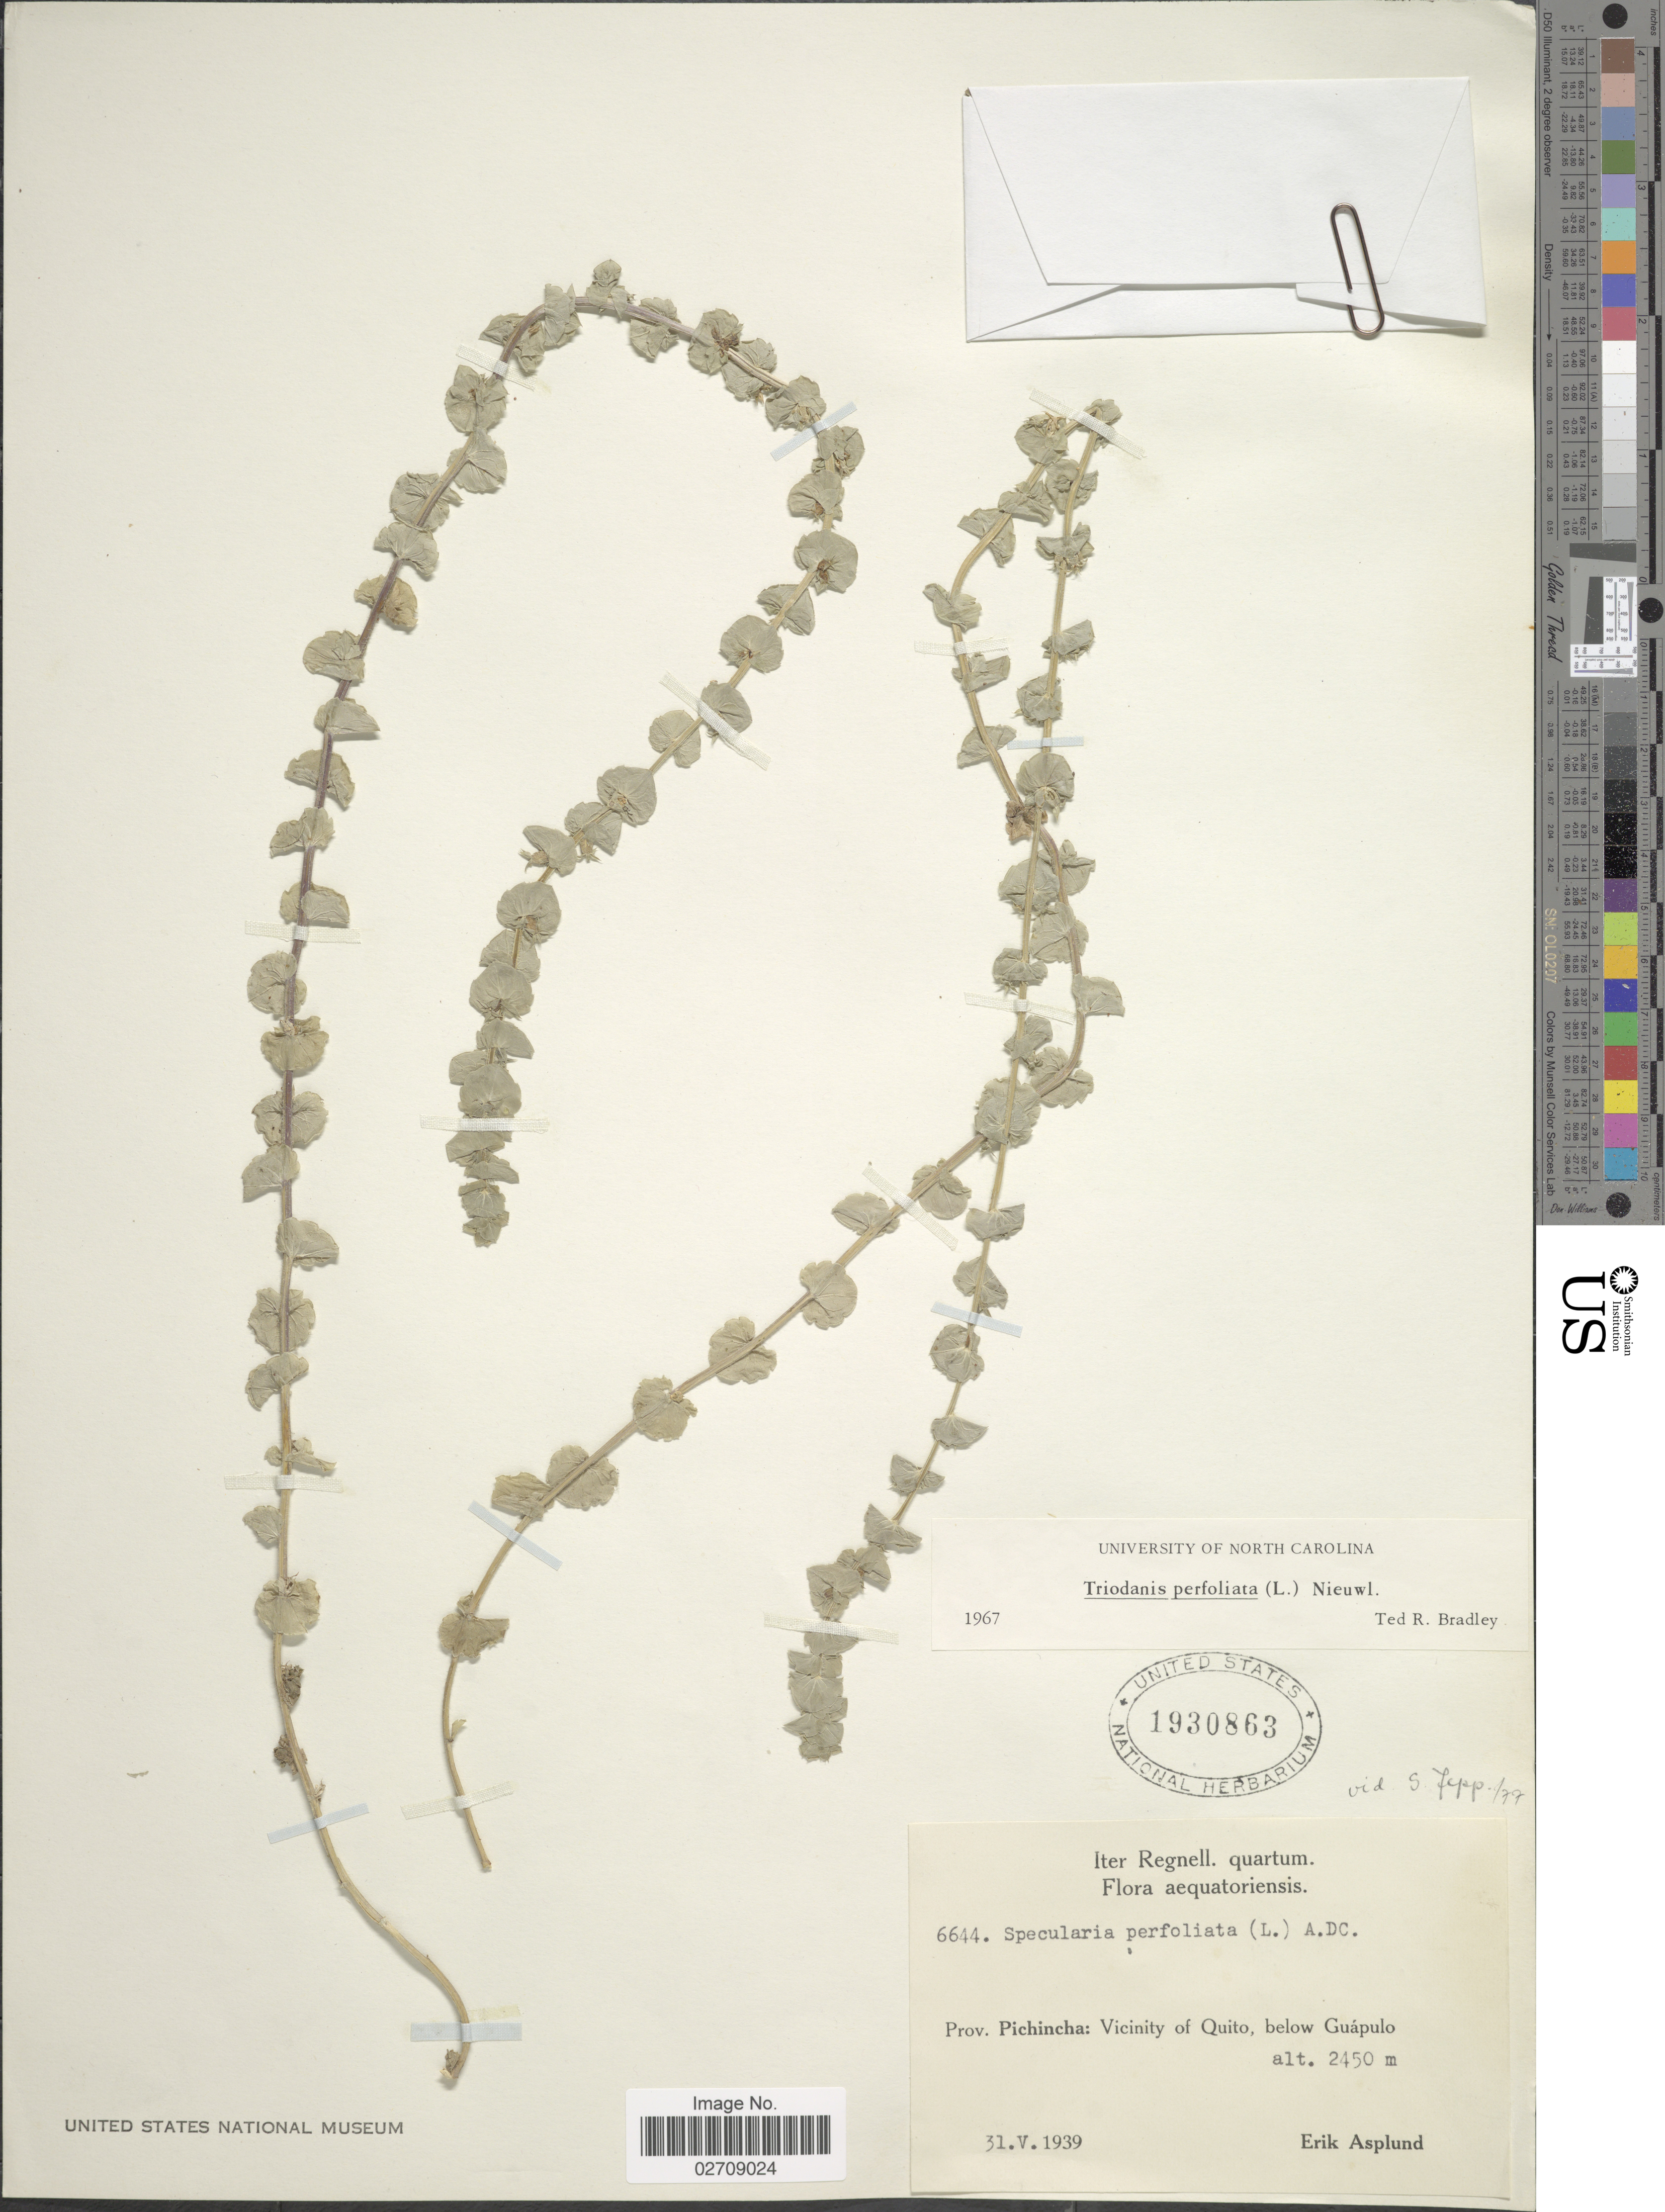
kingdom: Plantae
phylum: Tracheophyta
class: Magnoliopsida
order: Asterales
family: Campanulaceae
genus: Triodanis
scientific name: Triodanis perfoliata var. biflora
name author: (Ruiz & Pav.) Bradley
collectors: E. Asplund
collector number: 6644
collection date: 1939-05-31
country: Ecuador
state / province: Pichincha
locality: Aequatoriensis. Vicinity of Quito, below Guapulo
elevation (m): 2450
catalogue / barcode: US 1930863